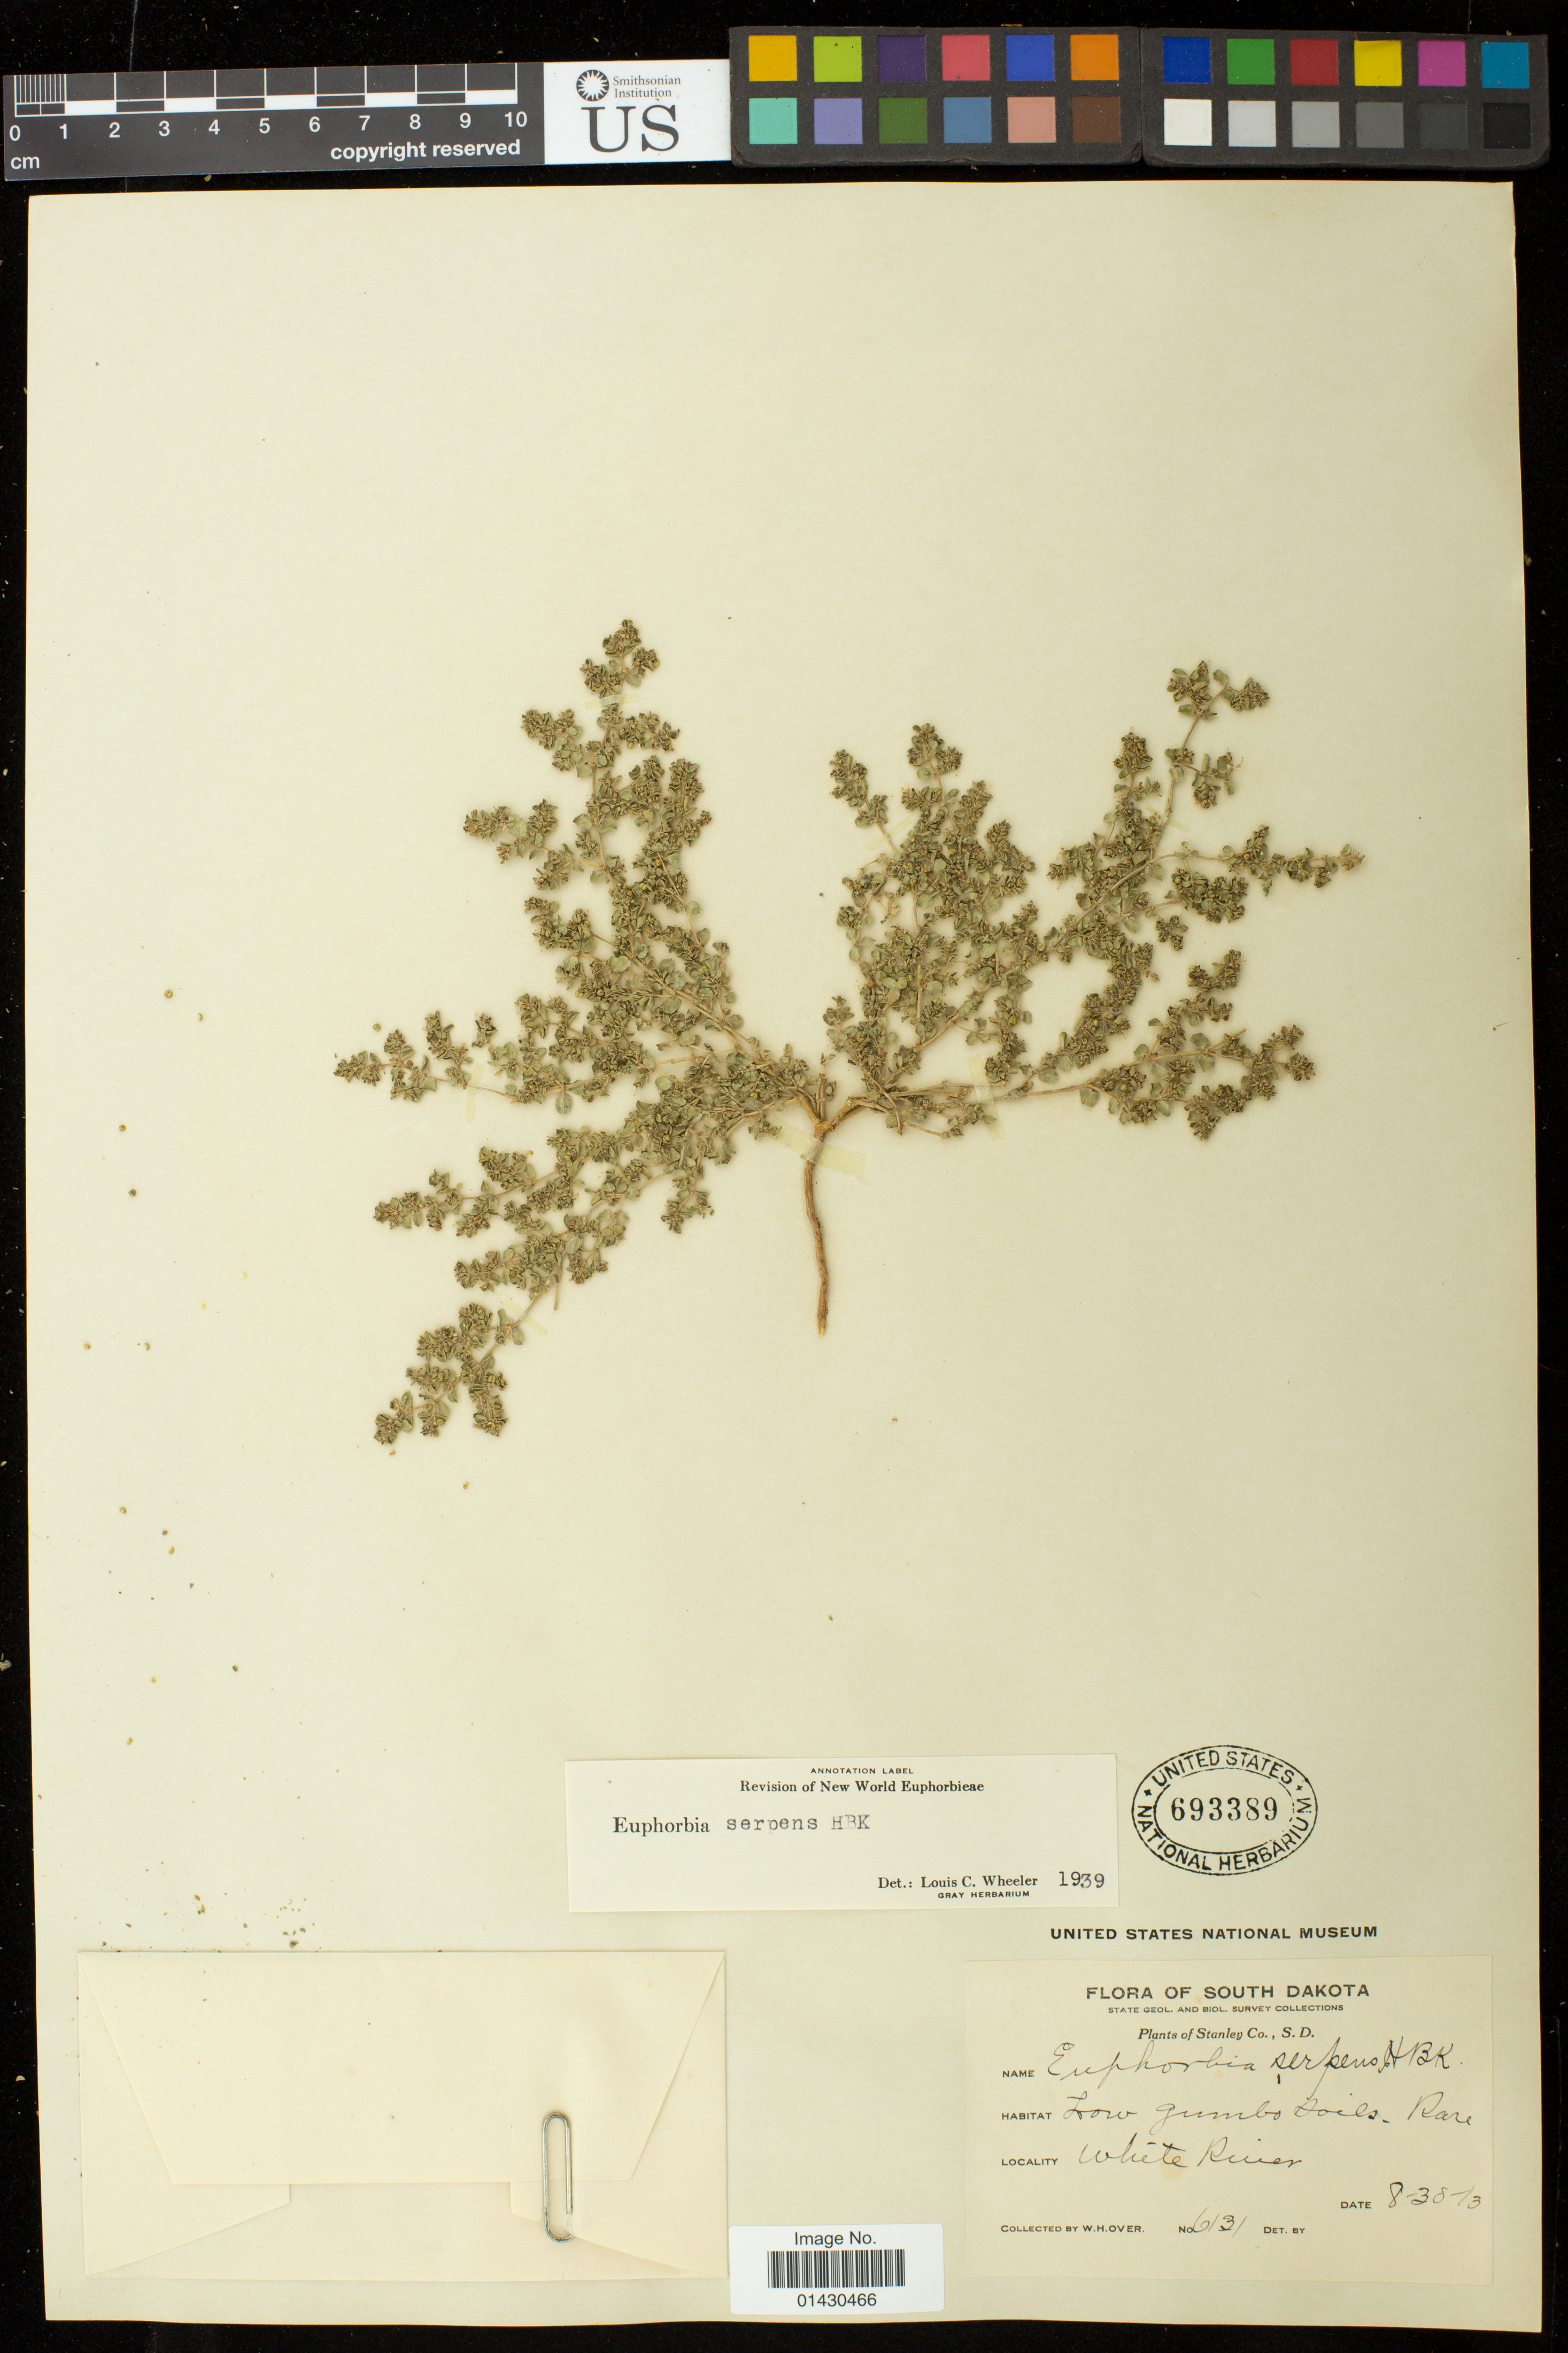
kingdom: Plantae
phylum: Tracheophyta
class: Magnoliopsida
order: Malpighiales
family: Euphorbiaceae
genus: Euphorbia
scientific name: Euphorbia serpens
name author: Kunth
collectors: W. Over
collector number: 6131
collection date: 1913-08-30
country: United States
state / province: South Dakota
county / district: Stanley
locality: White River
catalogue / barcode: US 693389